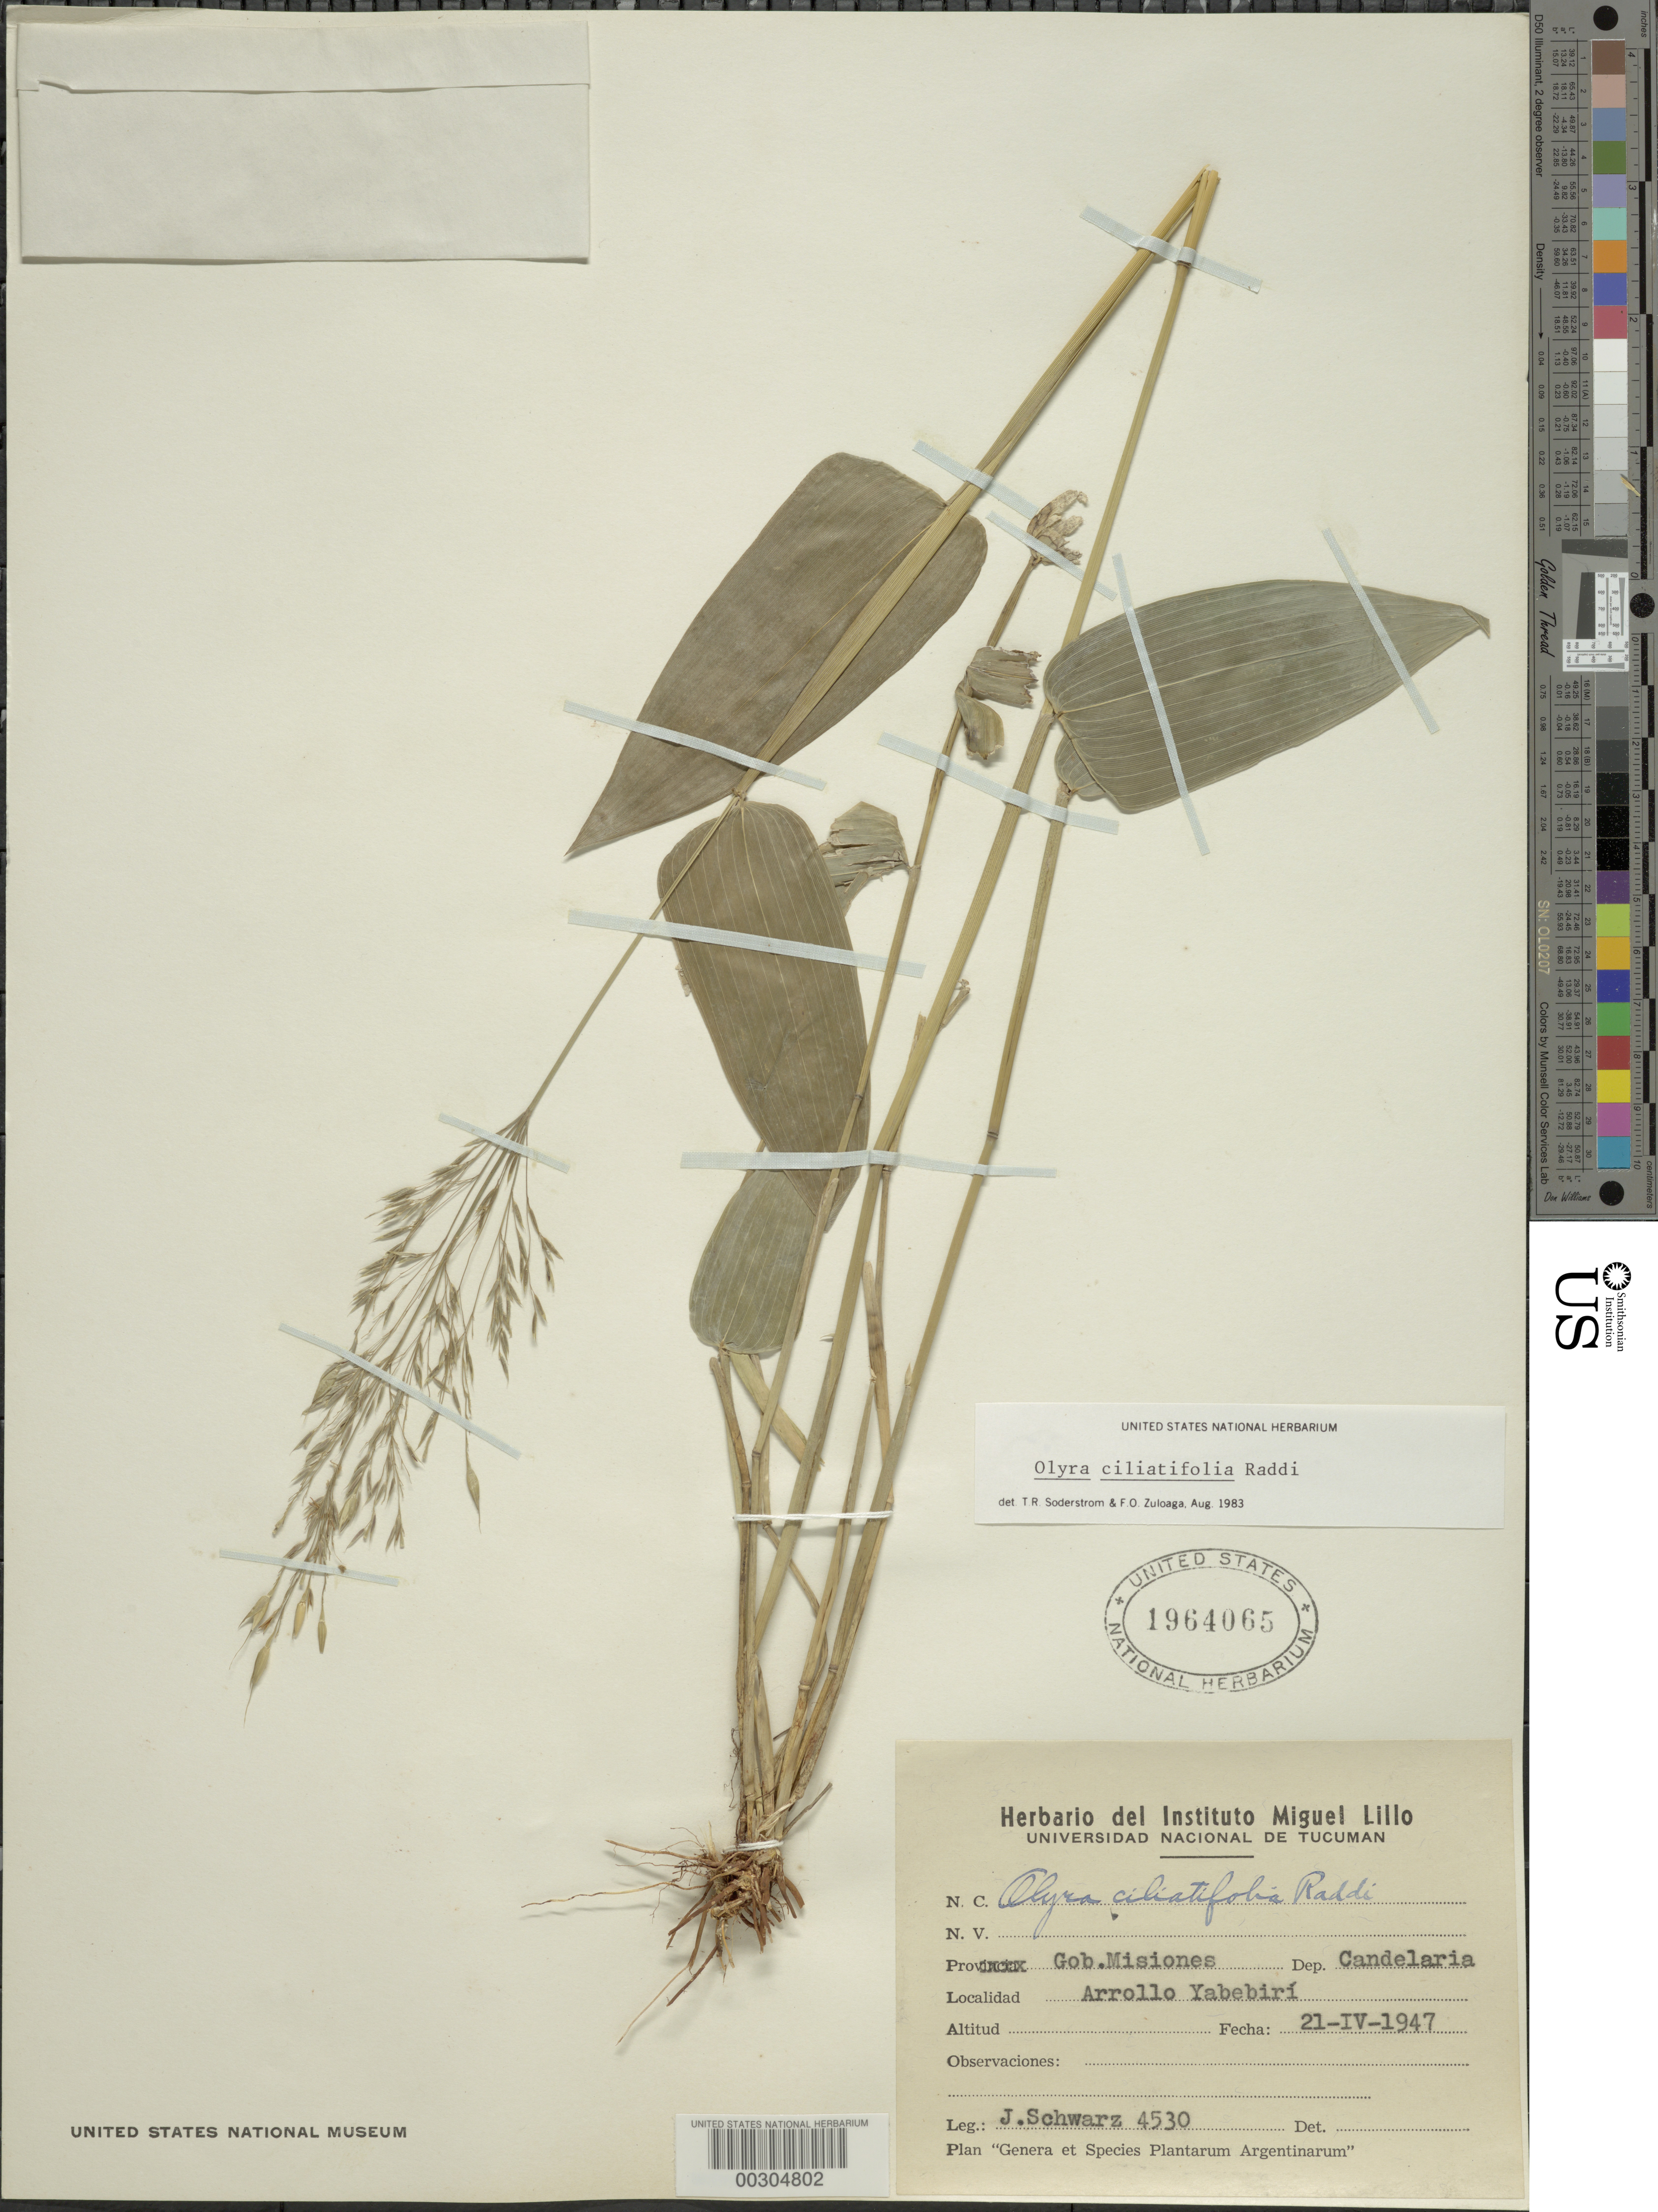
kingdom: Plantae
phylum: Tracheophyta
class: Liliopsida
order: Poales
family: Poaceae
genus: Olyra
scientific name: Olyra ciliatifolia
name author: Raddi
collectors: J. Schwartz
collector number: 4530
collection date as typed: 21 Apr 1947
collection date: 1947-04-21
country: Argentina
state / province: Misiones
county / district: Candelaria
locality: Arrollo Yabebiri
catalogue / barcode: US 1964065